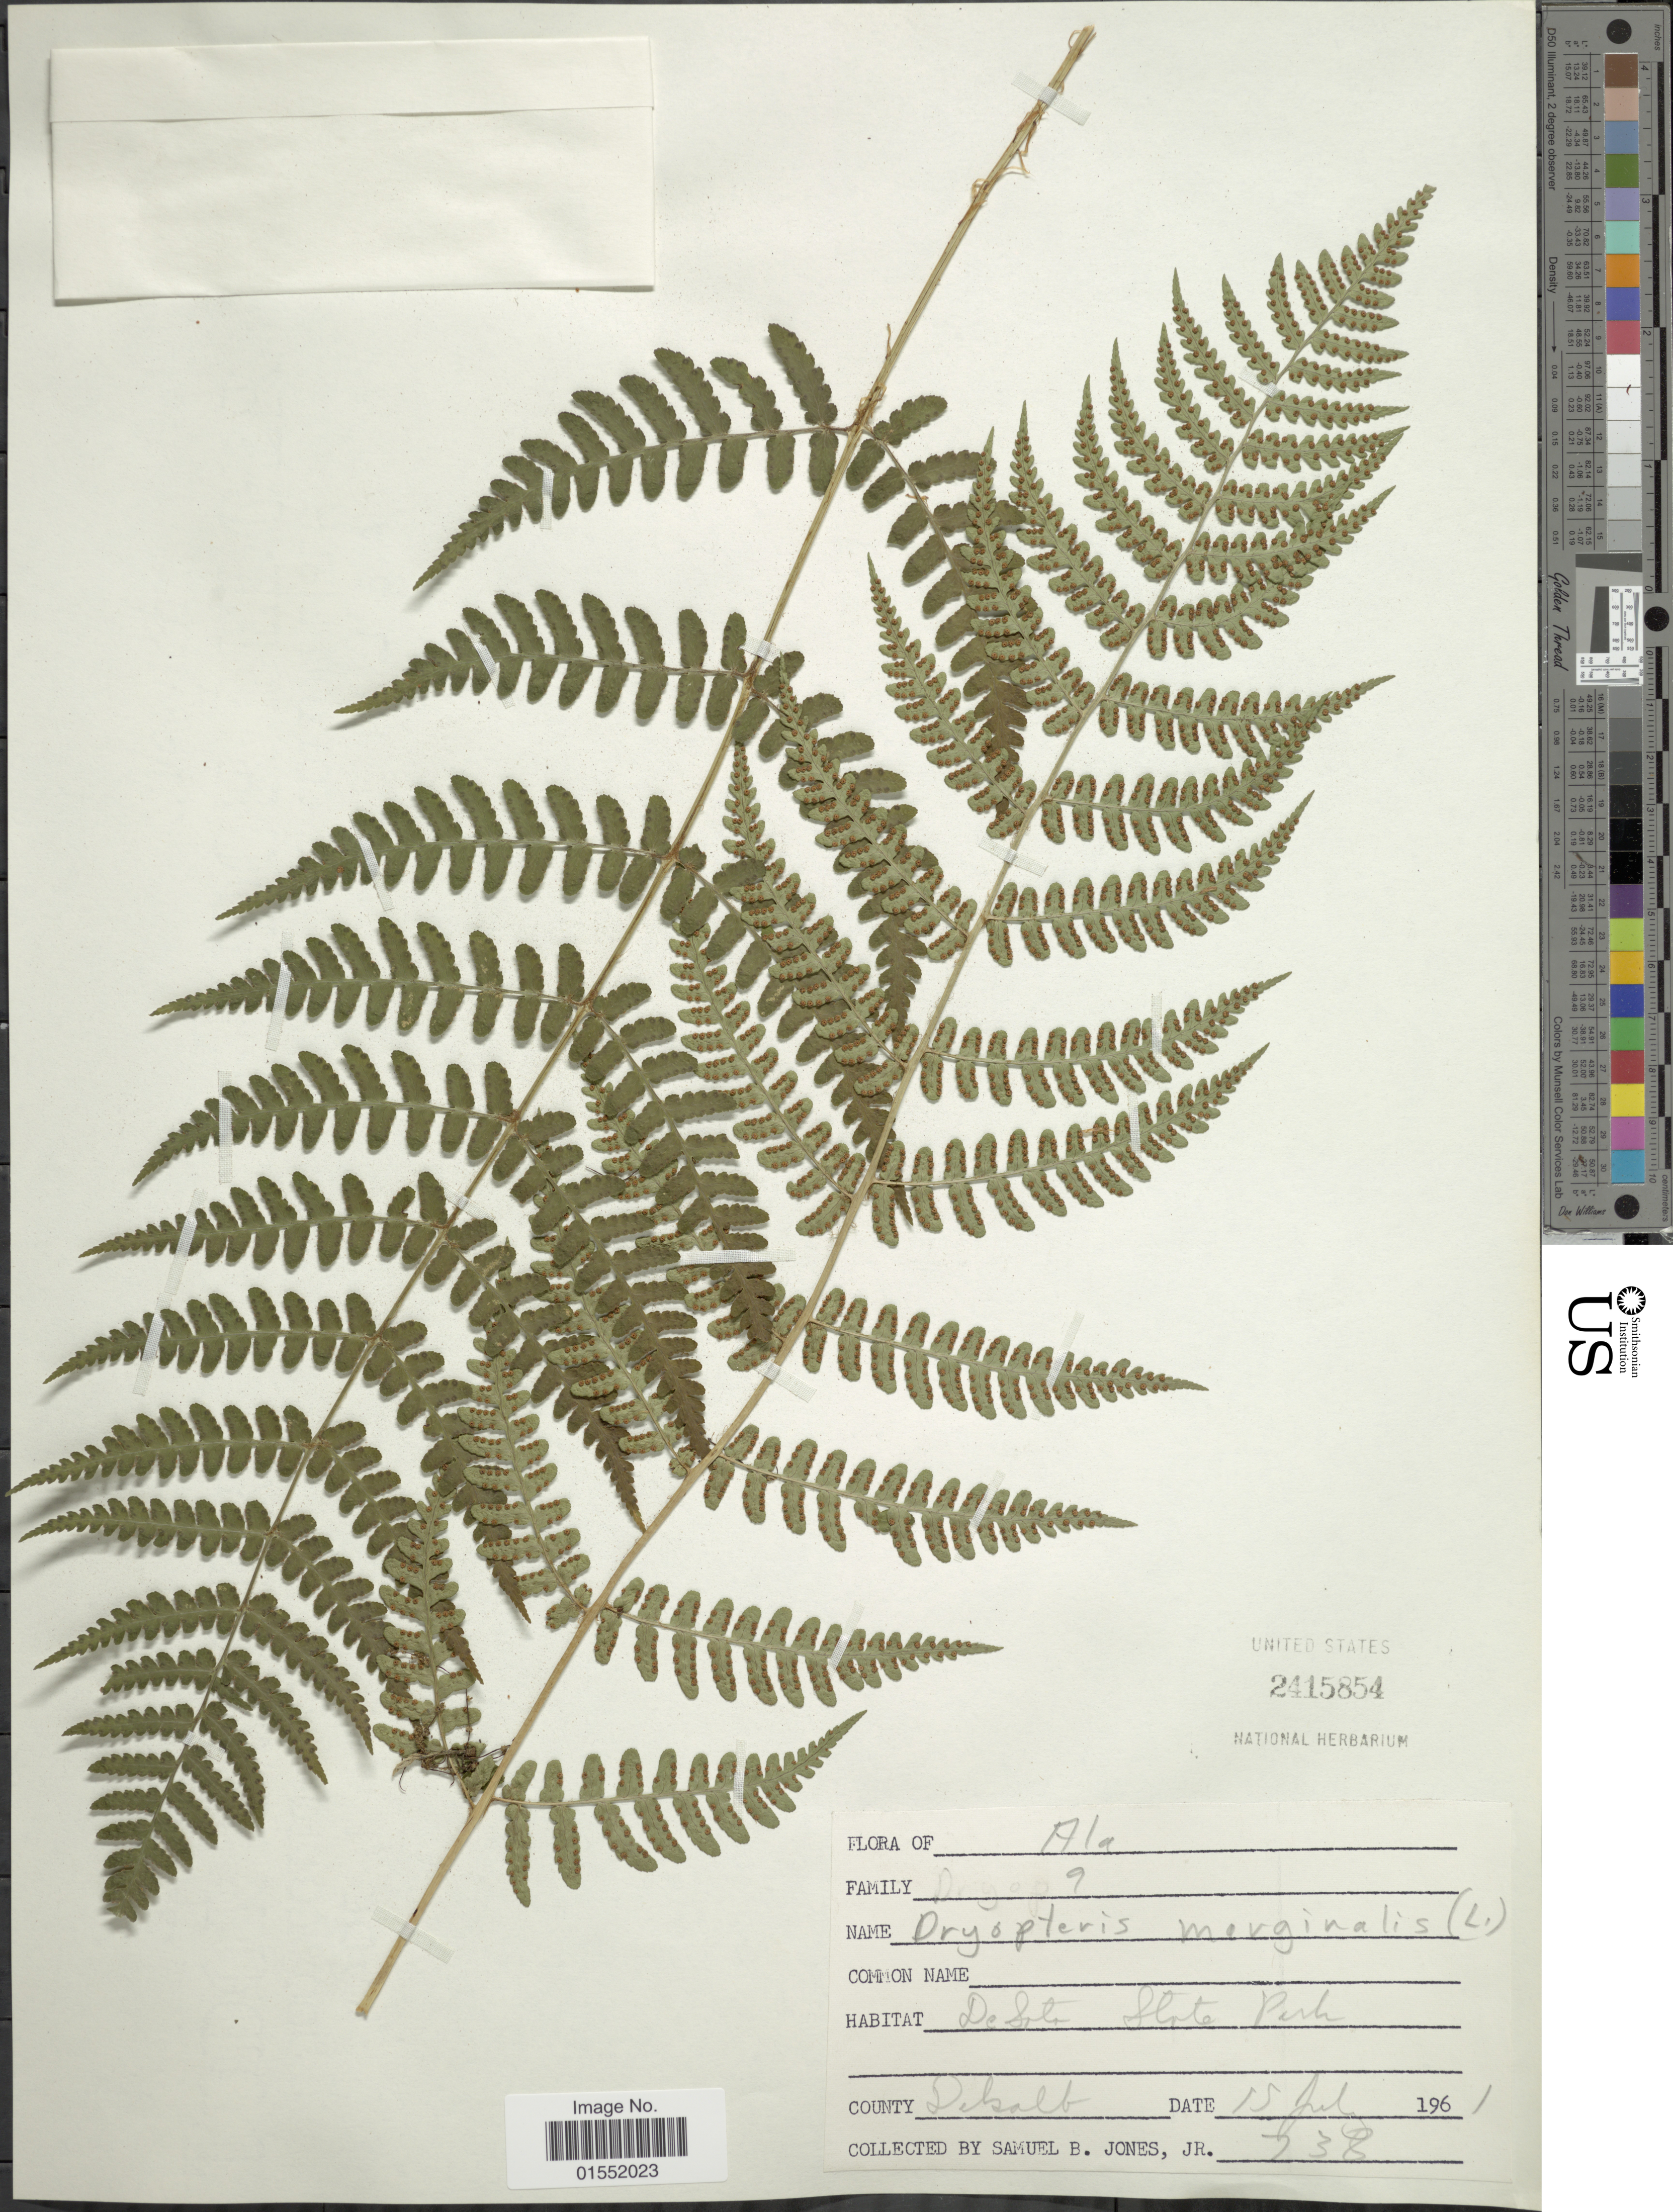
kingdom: Plantae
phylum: Tracheophyta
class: Polypodiopsida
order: Polypodiales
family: Dryopteridaceae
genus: Dryopteris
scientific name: Dryopteris marginalis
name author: (L.) A. Gray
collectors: S. B. Jones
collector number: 238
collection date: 1961-07-15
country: United States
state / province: Alabama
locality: De Soto State Park, Delkalb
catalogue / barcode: US 2415854